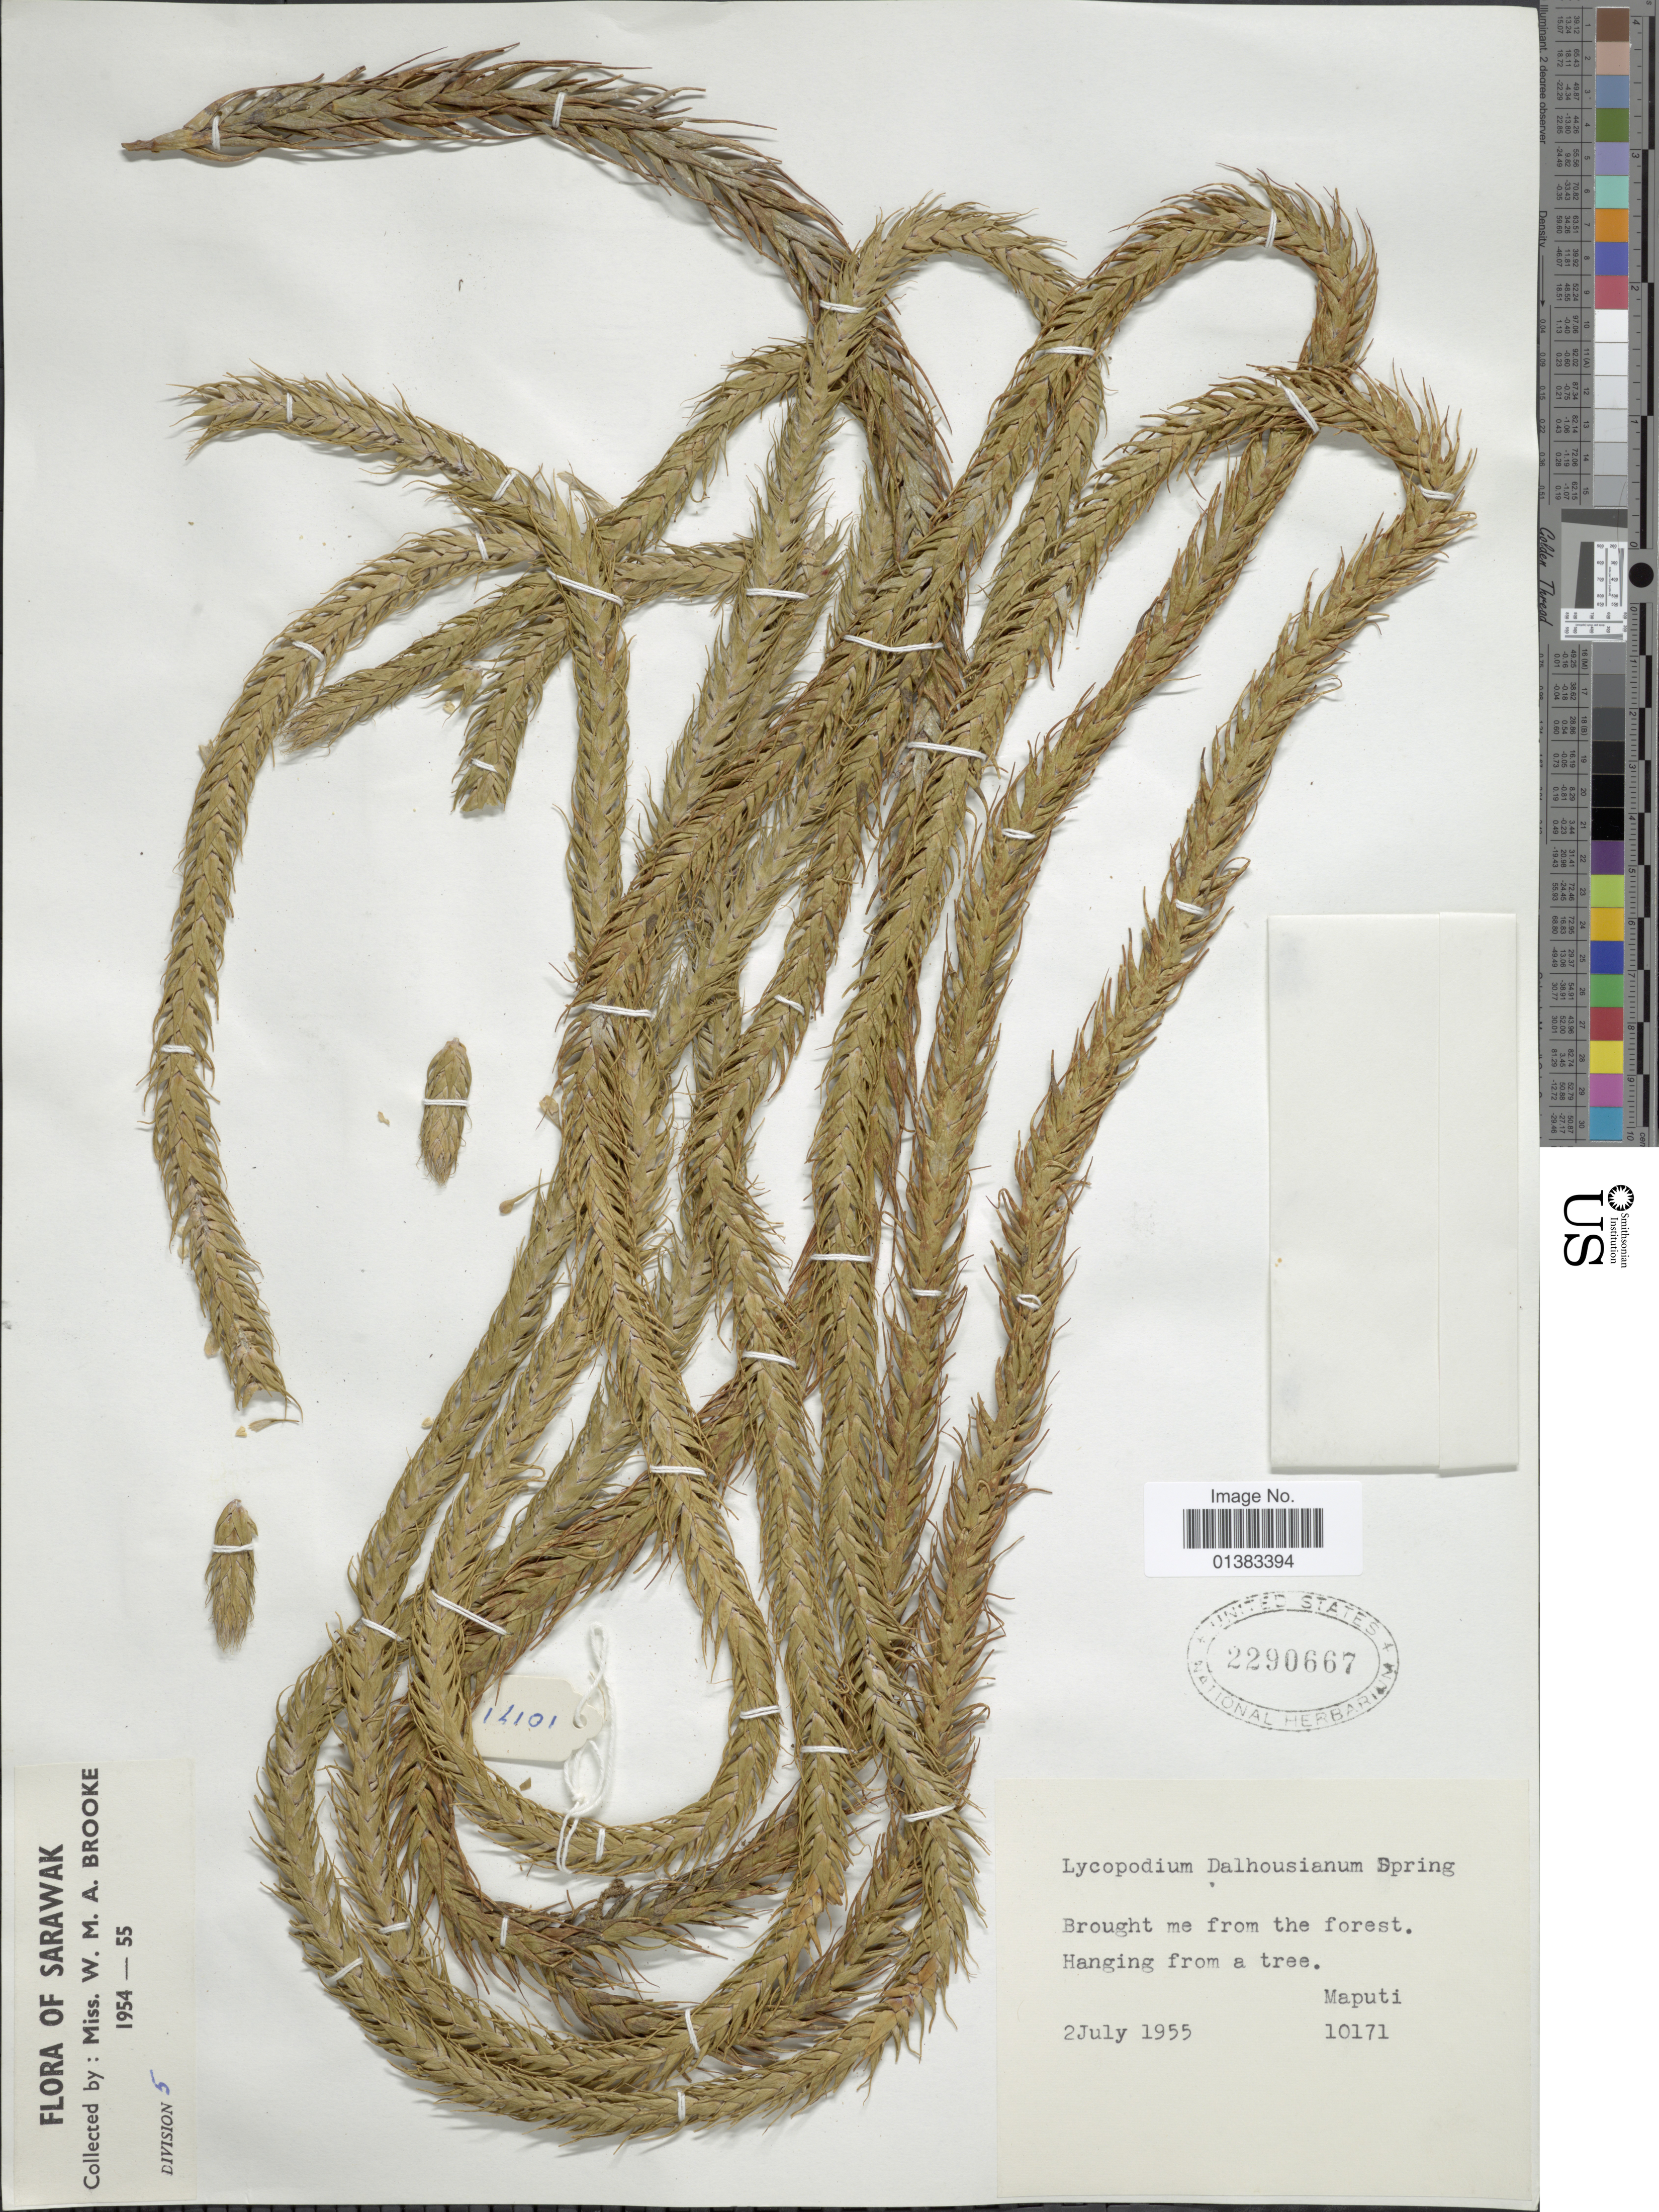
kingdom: Plantae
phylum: Tracheophyta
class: Lycopodiopsida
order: Lycopodiales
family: Lycopodiaceae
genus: Phlegmariurus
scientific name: Phlegmariurus dalhousieanus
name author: (Spring) A. R. Field & Bostock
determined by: Field, A. R.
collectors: W. Brooke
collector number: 10171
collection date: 1955-07-02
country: Malaysia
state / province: Sarawak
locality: Maputi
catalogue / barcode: US 2290667